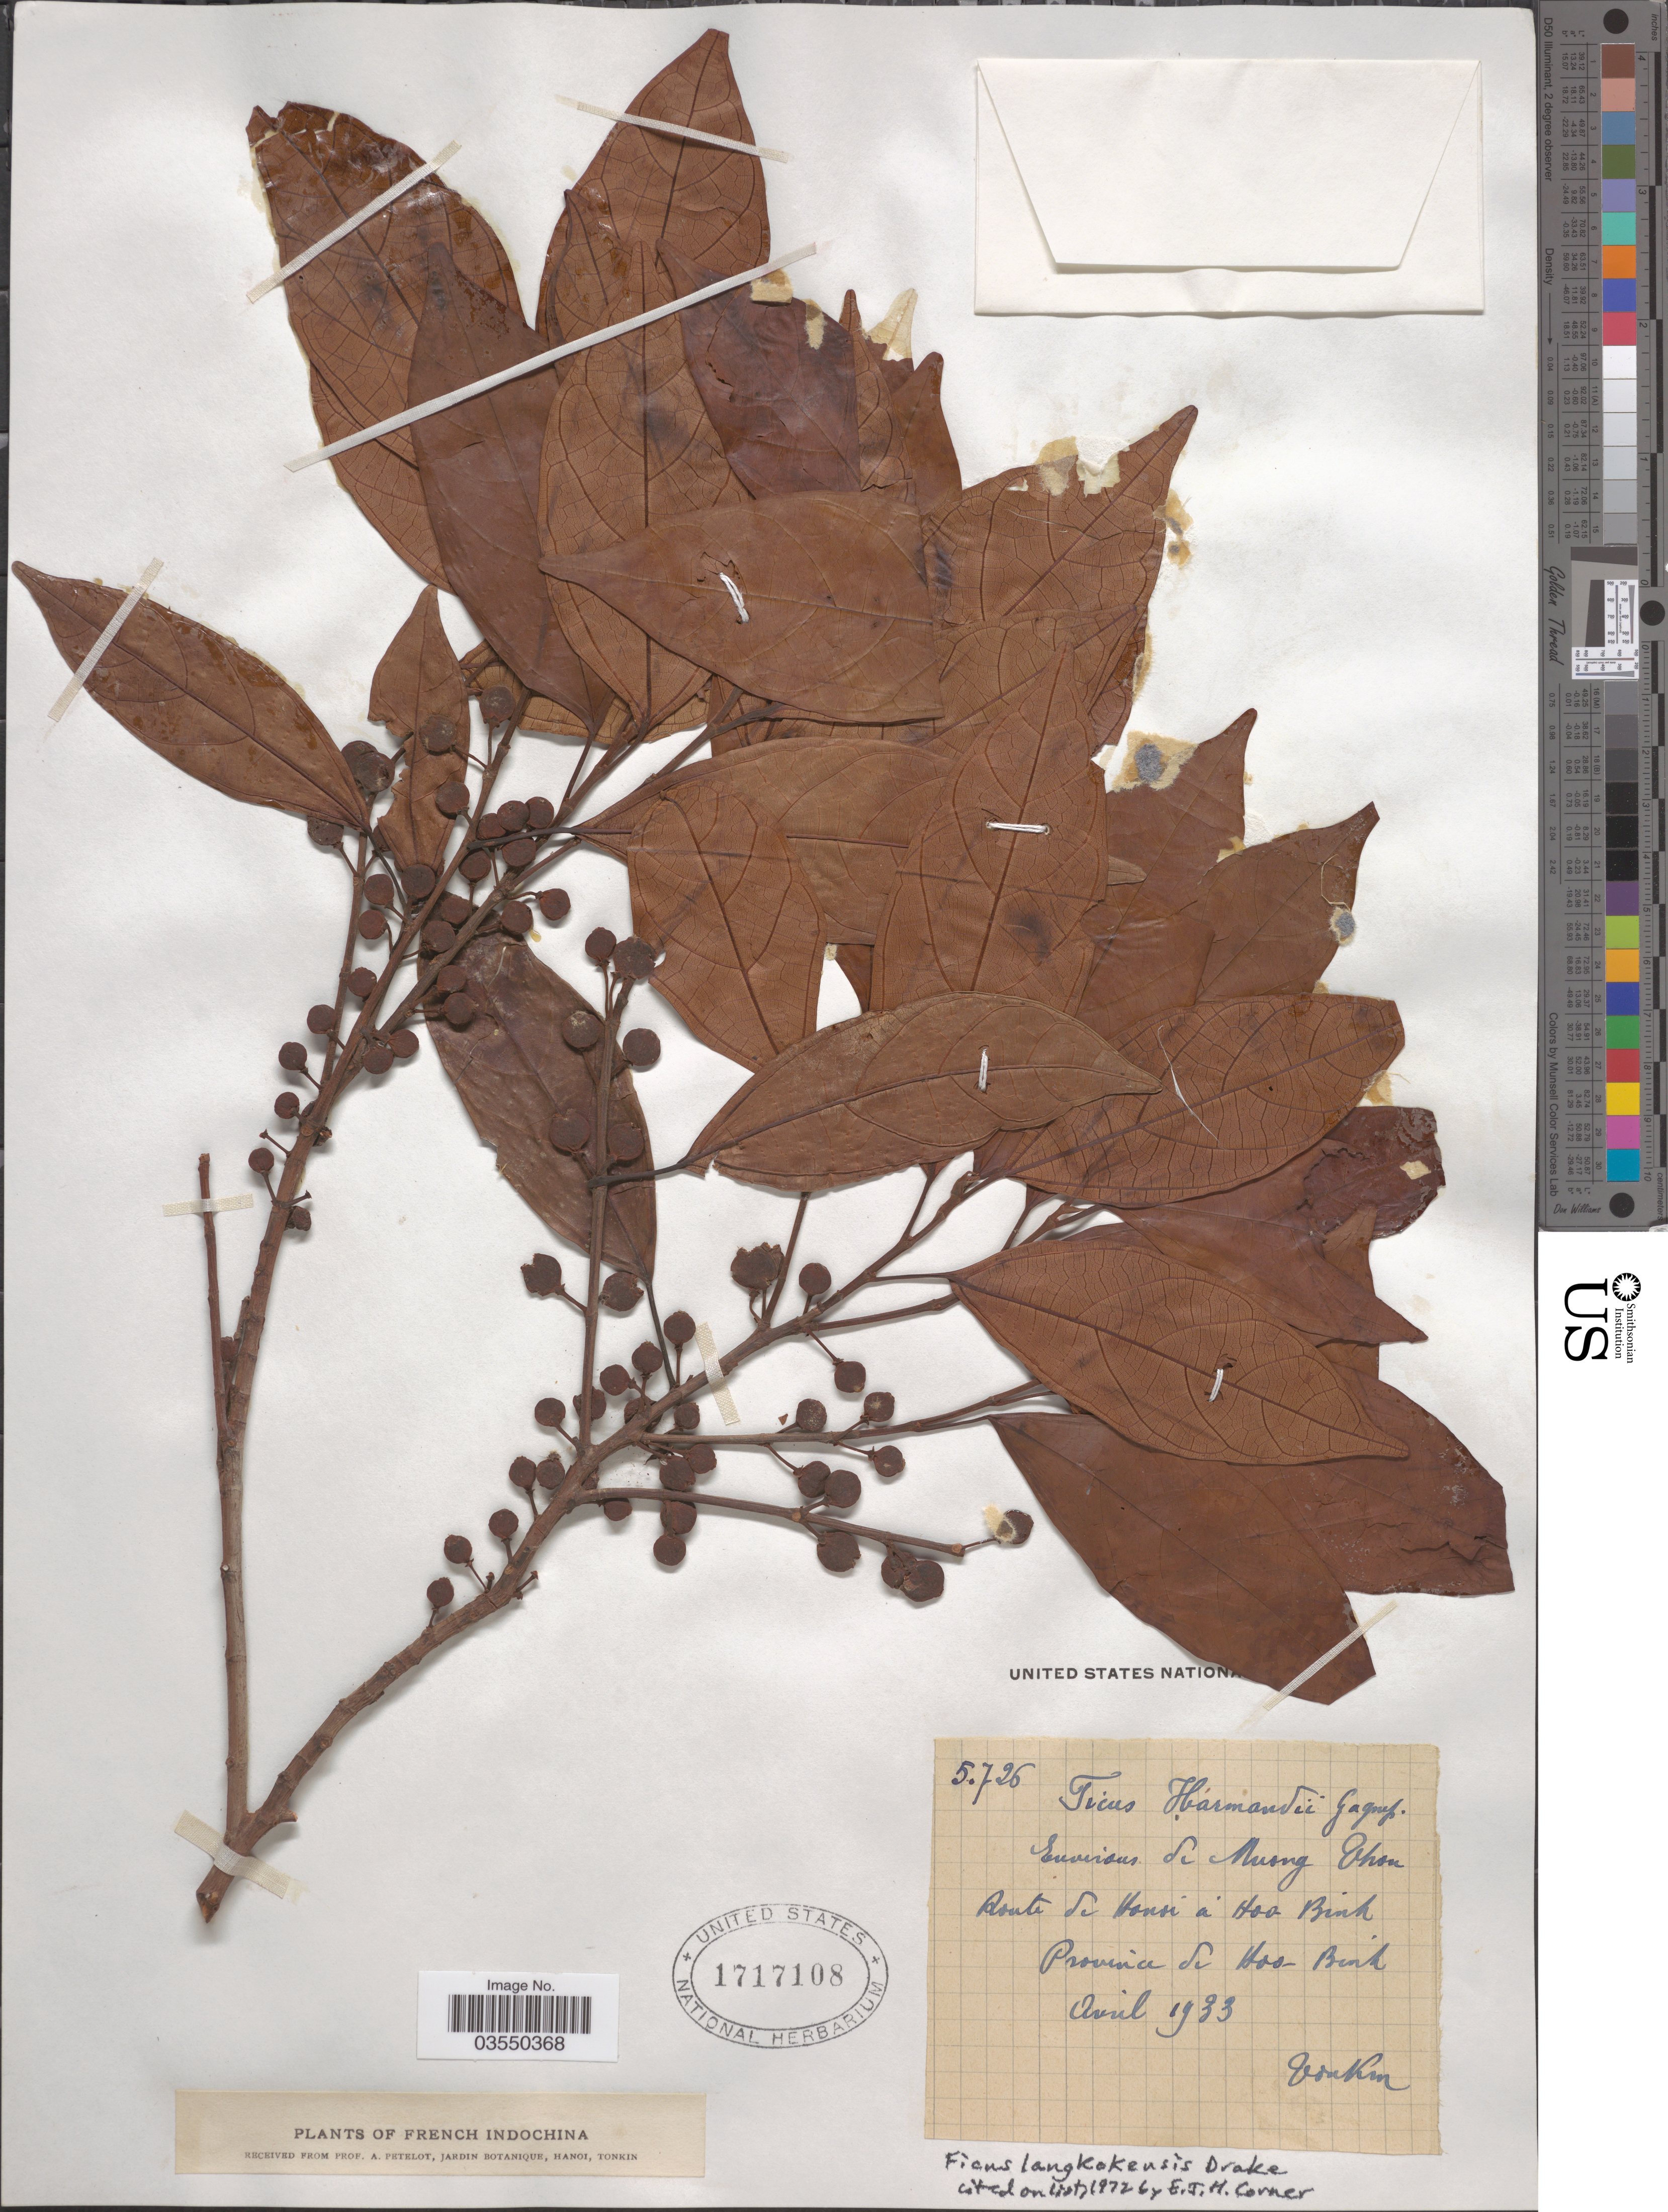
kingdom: Plantae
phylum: Tracheophyta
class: Magnoliopsida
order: Rosales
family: Moraceae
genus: Ficus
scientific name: Ficus langkokensis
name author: Drake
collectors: P. A. Pételot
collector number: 5726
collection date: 1933-04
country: Vietnam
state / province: Hoa Binh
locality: Environs de Muong Than. Route de Hanoi á Hoa Binh. French Indochina.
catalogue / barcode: US 1717108